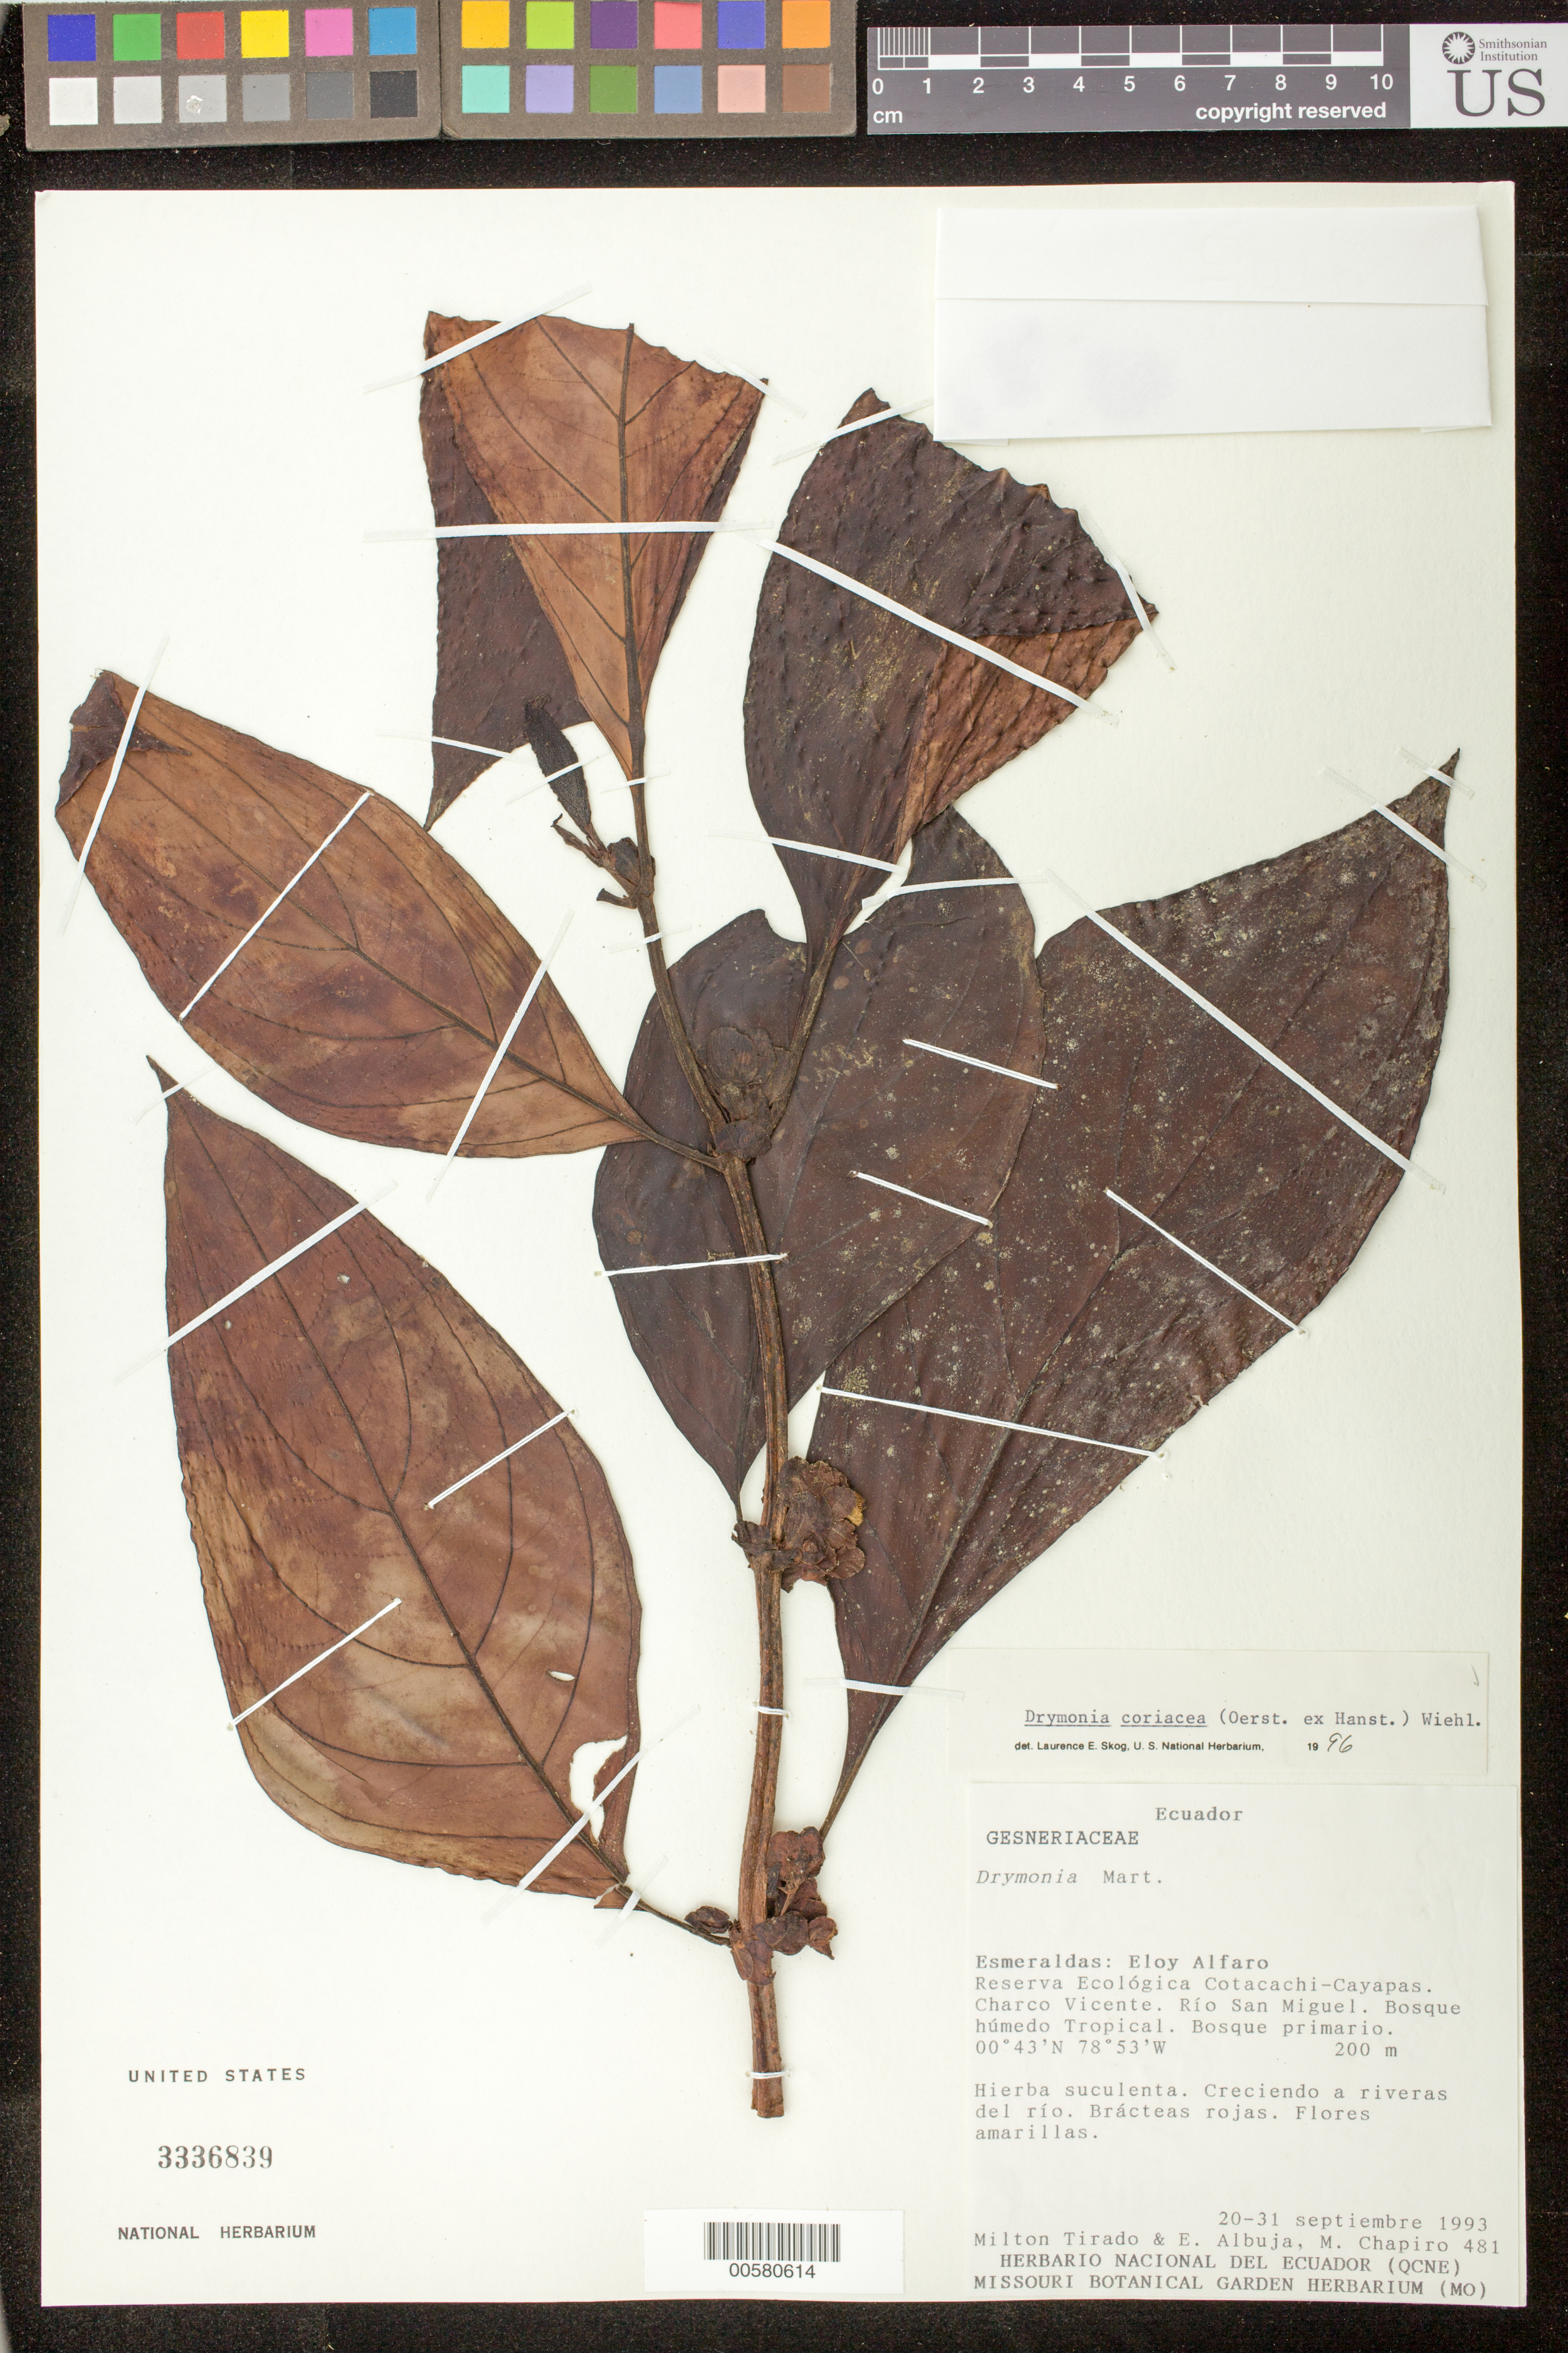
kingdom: Plantae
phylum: Tracheophyta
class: Magnoliopsida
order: Lamiales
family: Gesneriaceae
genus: Drymonia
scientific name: Drymonia coriacea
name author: (Oerst. ex Hanst.) Wiehler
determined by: Skog, Laurence E.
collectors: M. Tirado, E. Albuja & M. Chapiro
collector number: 481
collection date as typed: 20-30 Sep 1993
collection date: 1993-09-20/1993-09-30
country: Ecuador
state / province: Esmeraldas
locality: Eloy Alfaro: Reserva Ecológica Cotacachi-Cayapas; Charco Vicente, Río San Miguel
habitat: Bosque húmedo tropical; bosque primario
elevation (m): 200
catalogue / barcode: US 3336839